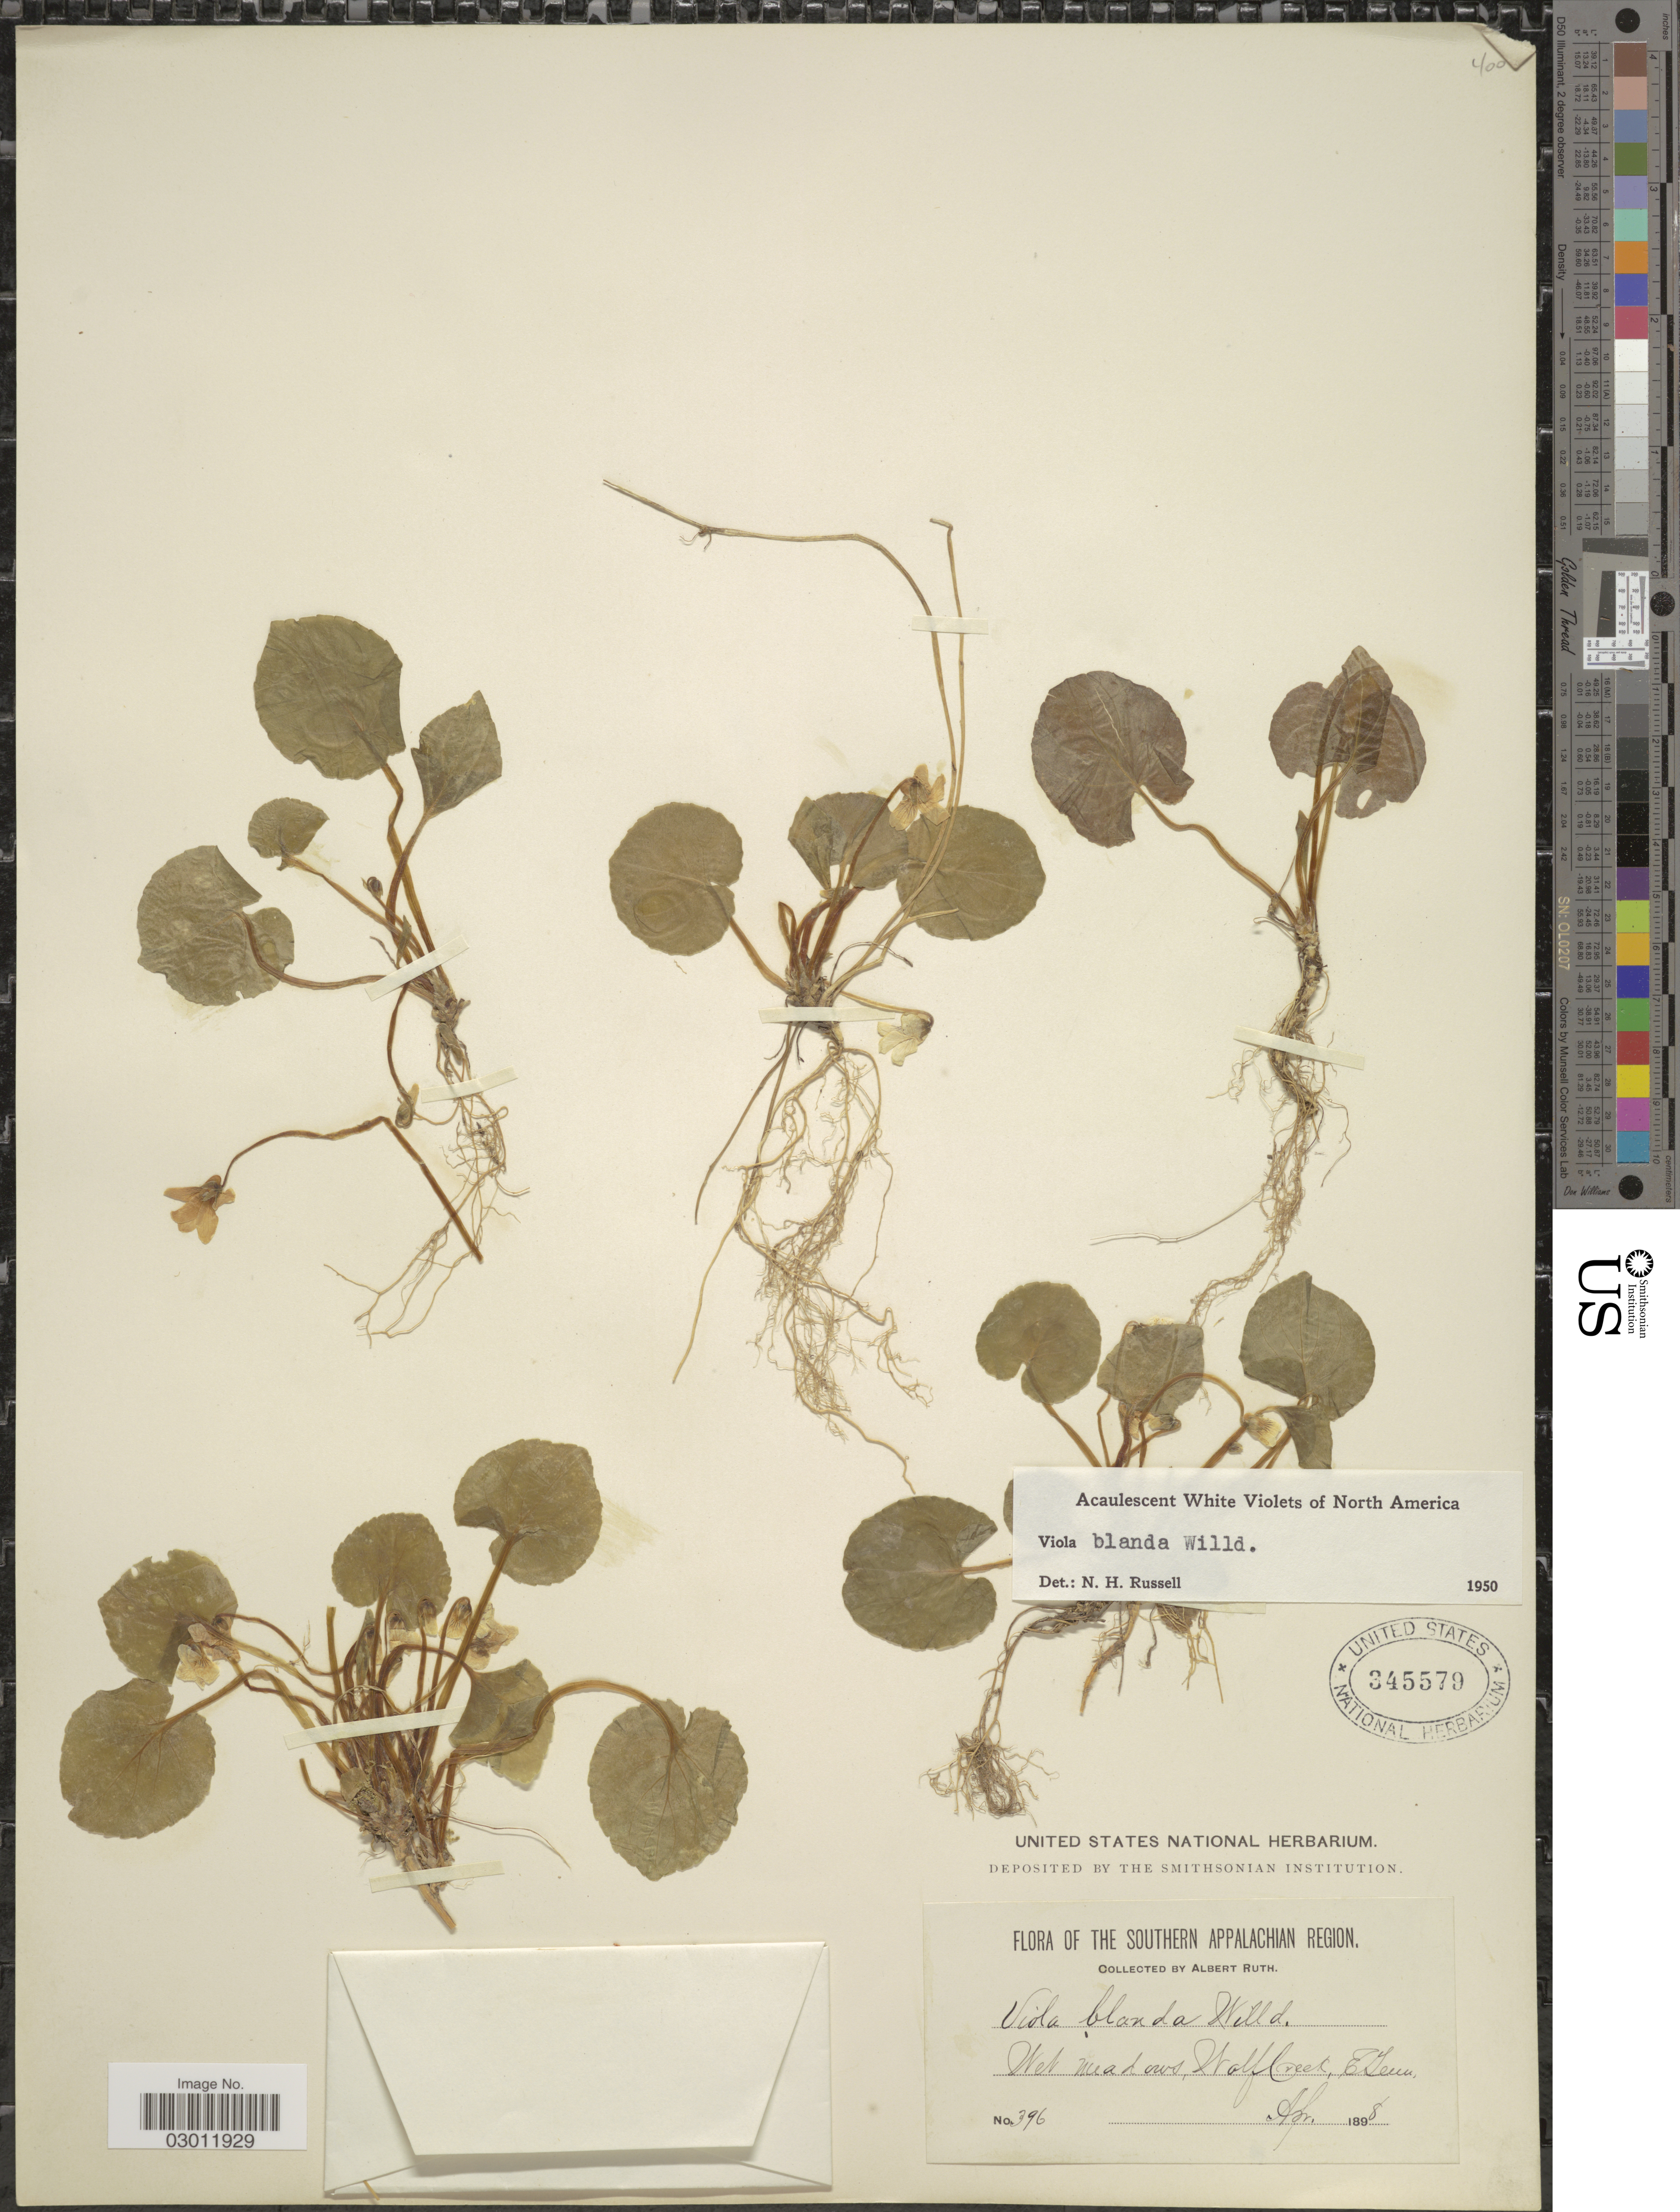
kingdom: Plantae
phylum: Tracheophyta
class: Magnoliopsida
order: Malpighiales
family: Violaceae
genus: Viola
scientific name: Viola blanda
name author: Willd.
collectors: A. Ruth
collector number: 396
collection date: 1898-04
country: United States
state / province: Tennessee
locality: The Southern Appalachian Region. Wolf Creek, E. Tenn.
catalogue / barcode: US 345579